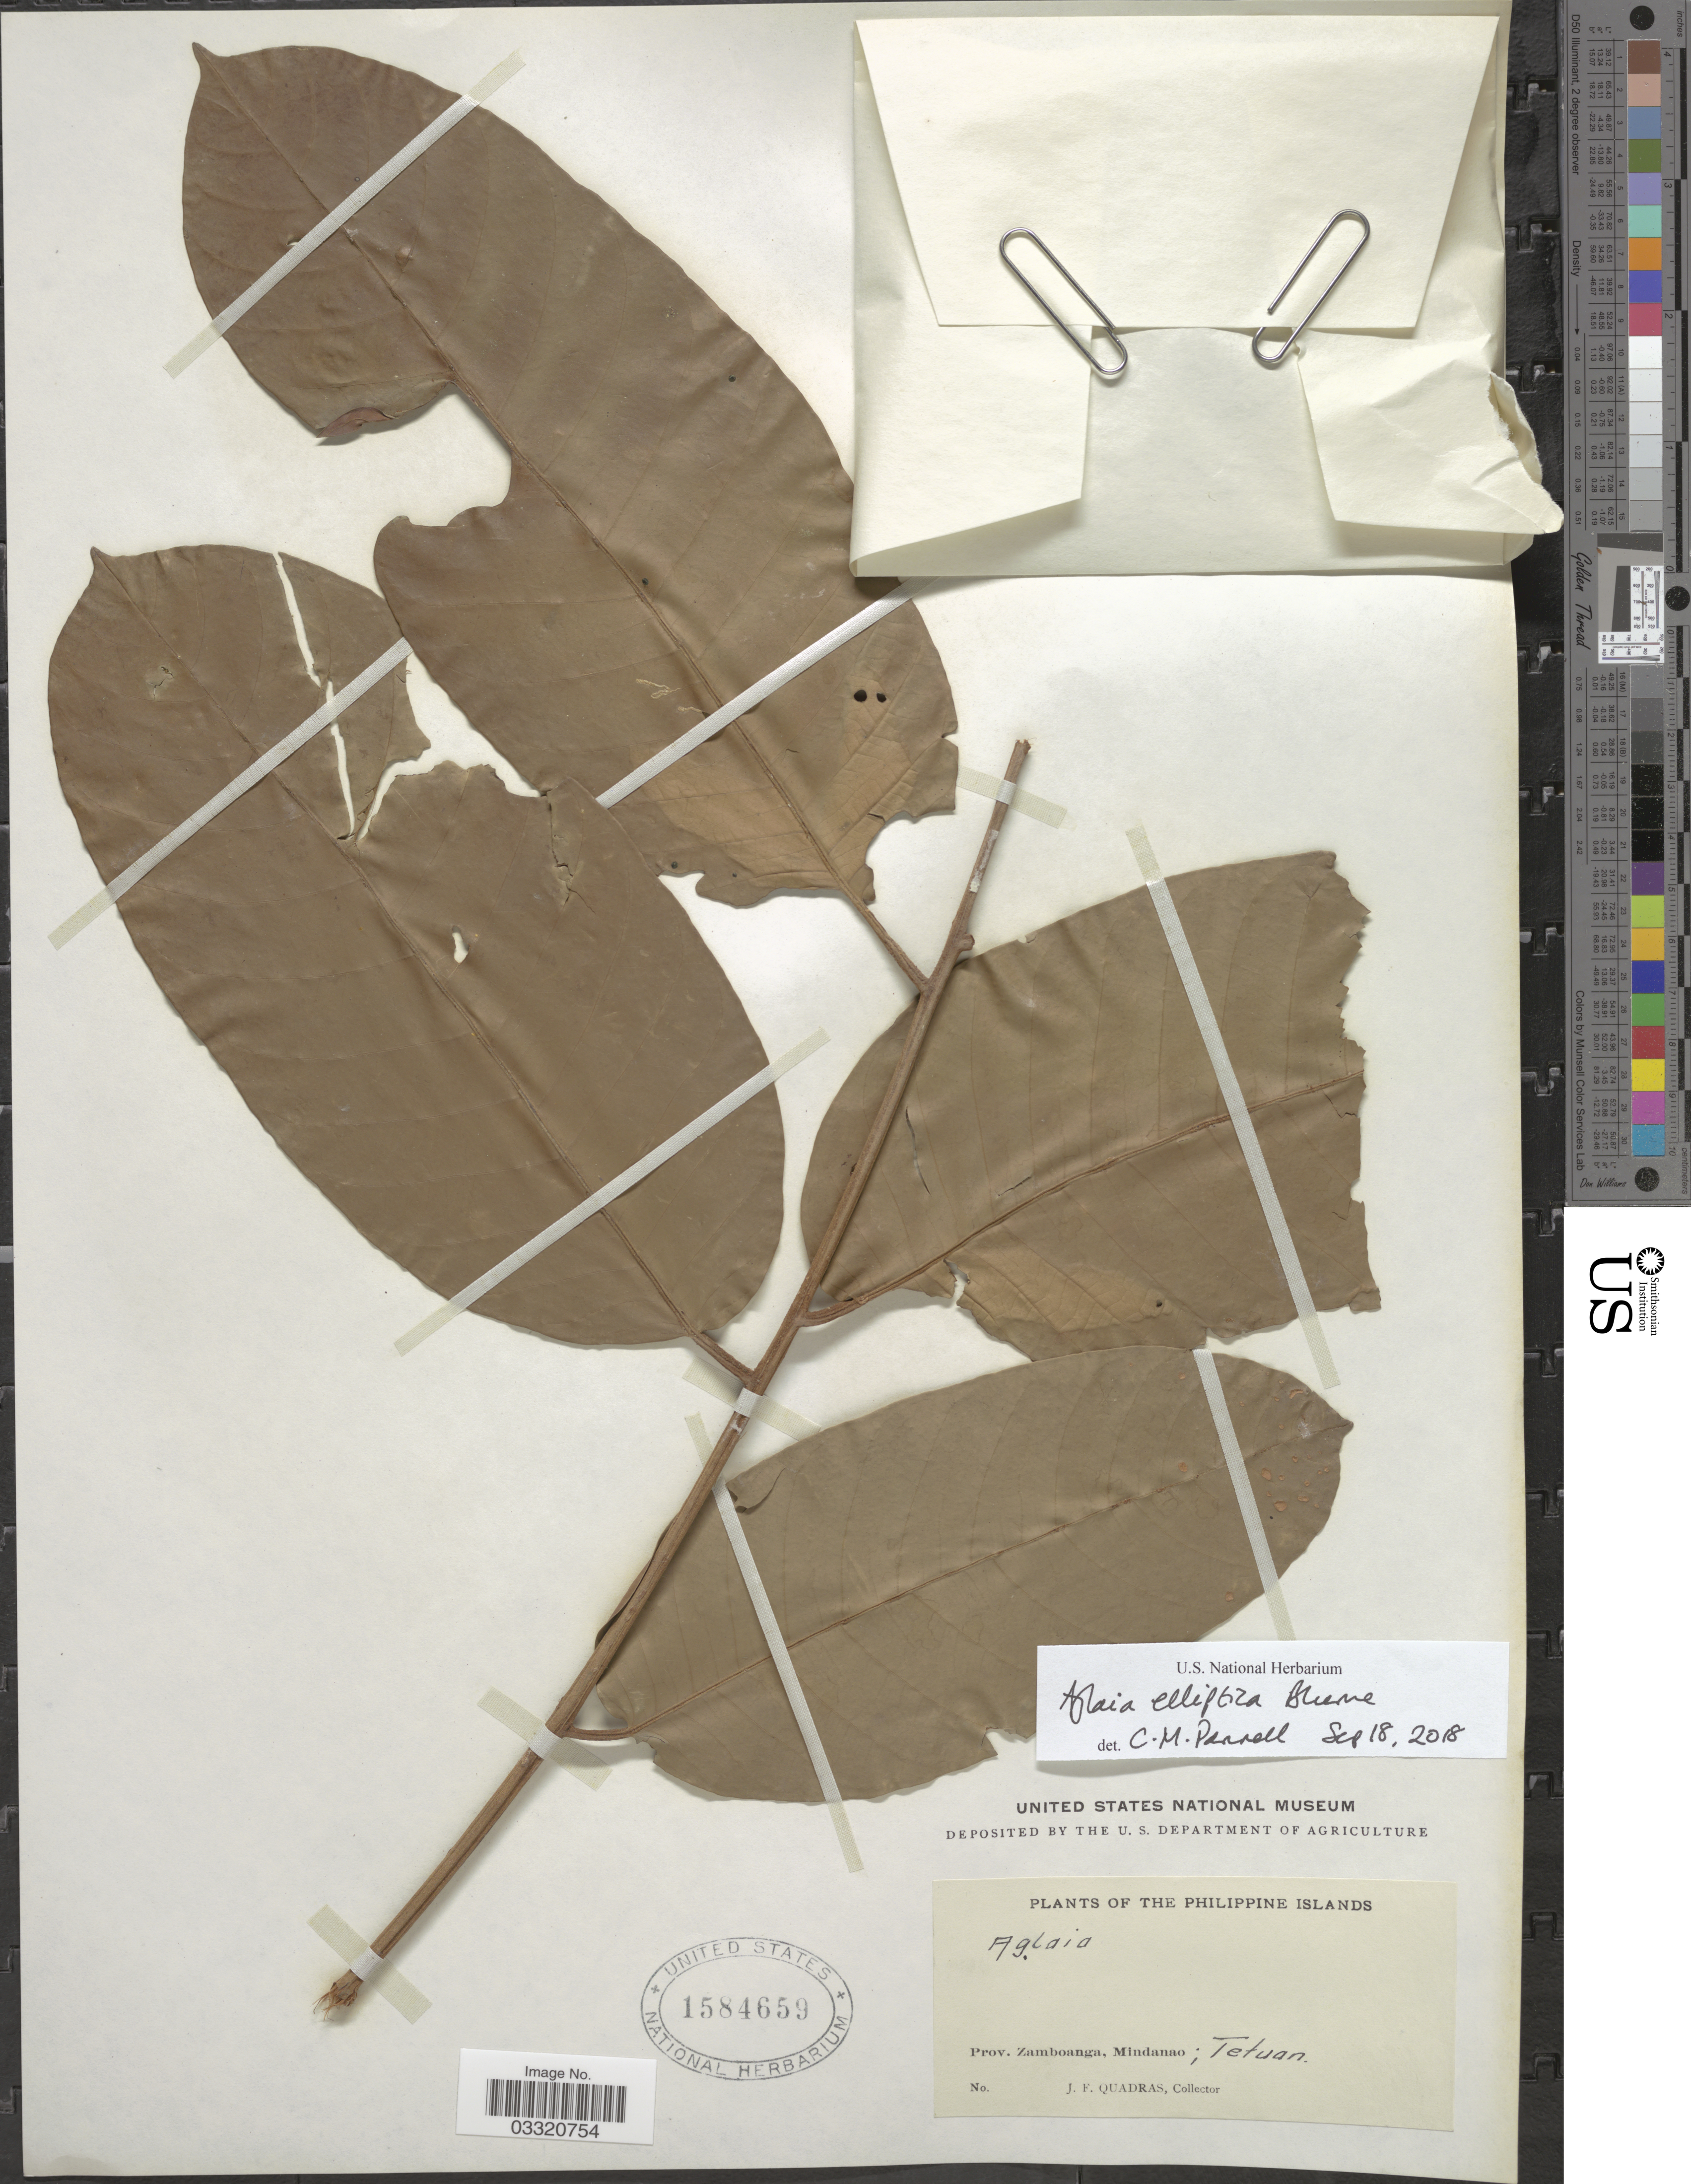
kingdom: Plantae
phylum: Tracheophyta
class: Magnoliopsida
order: Sapindales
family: Meliaceae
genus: Aglaia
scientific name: Aglaia elliptica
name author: Blume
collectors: J. Quadras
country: Philippines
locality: Prov. Zamboanga, Mindanao; Tetuan.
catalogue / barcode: US 1584659